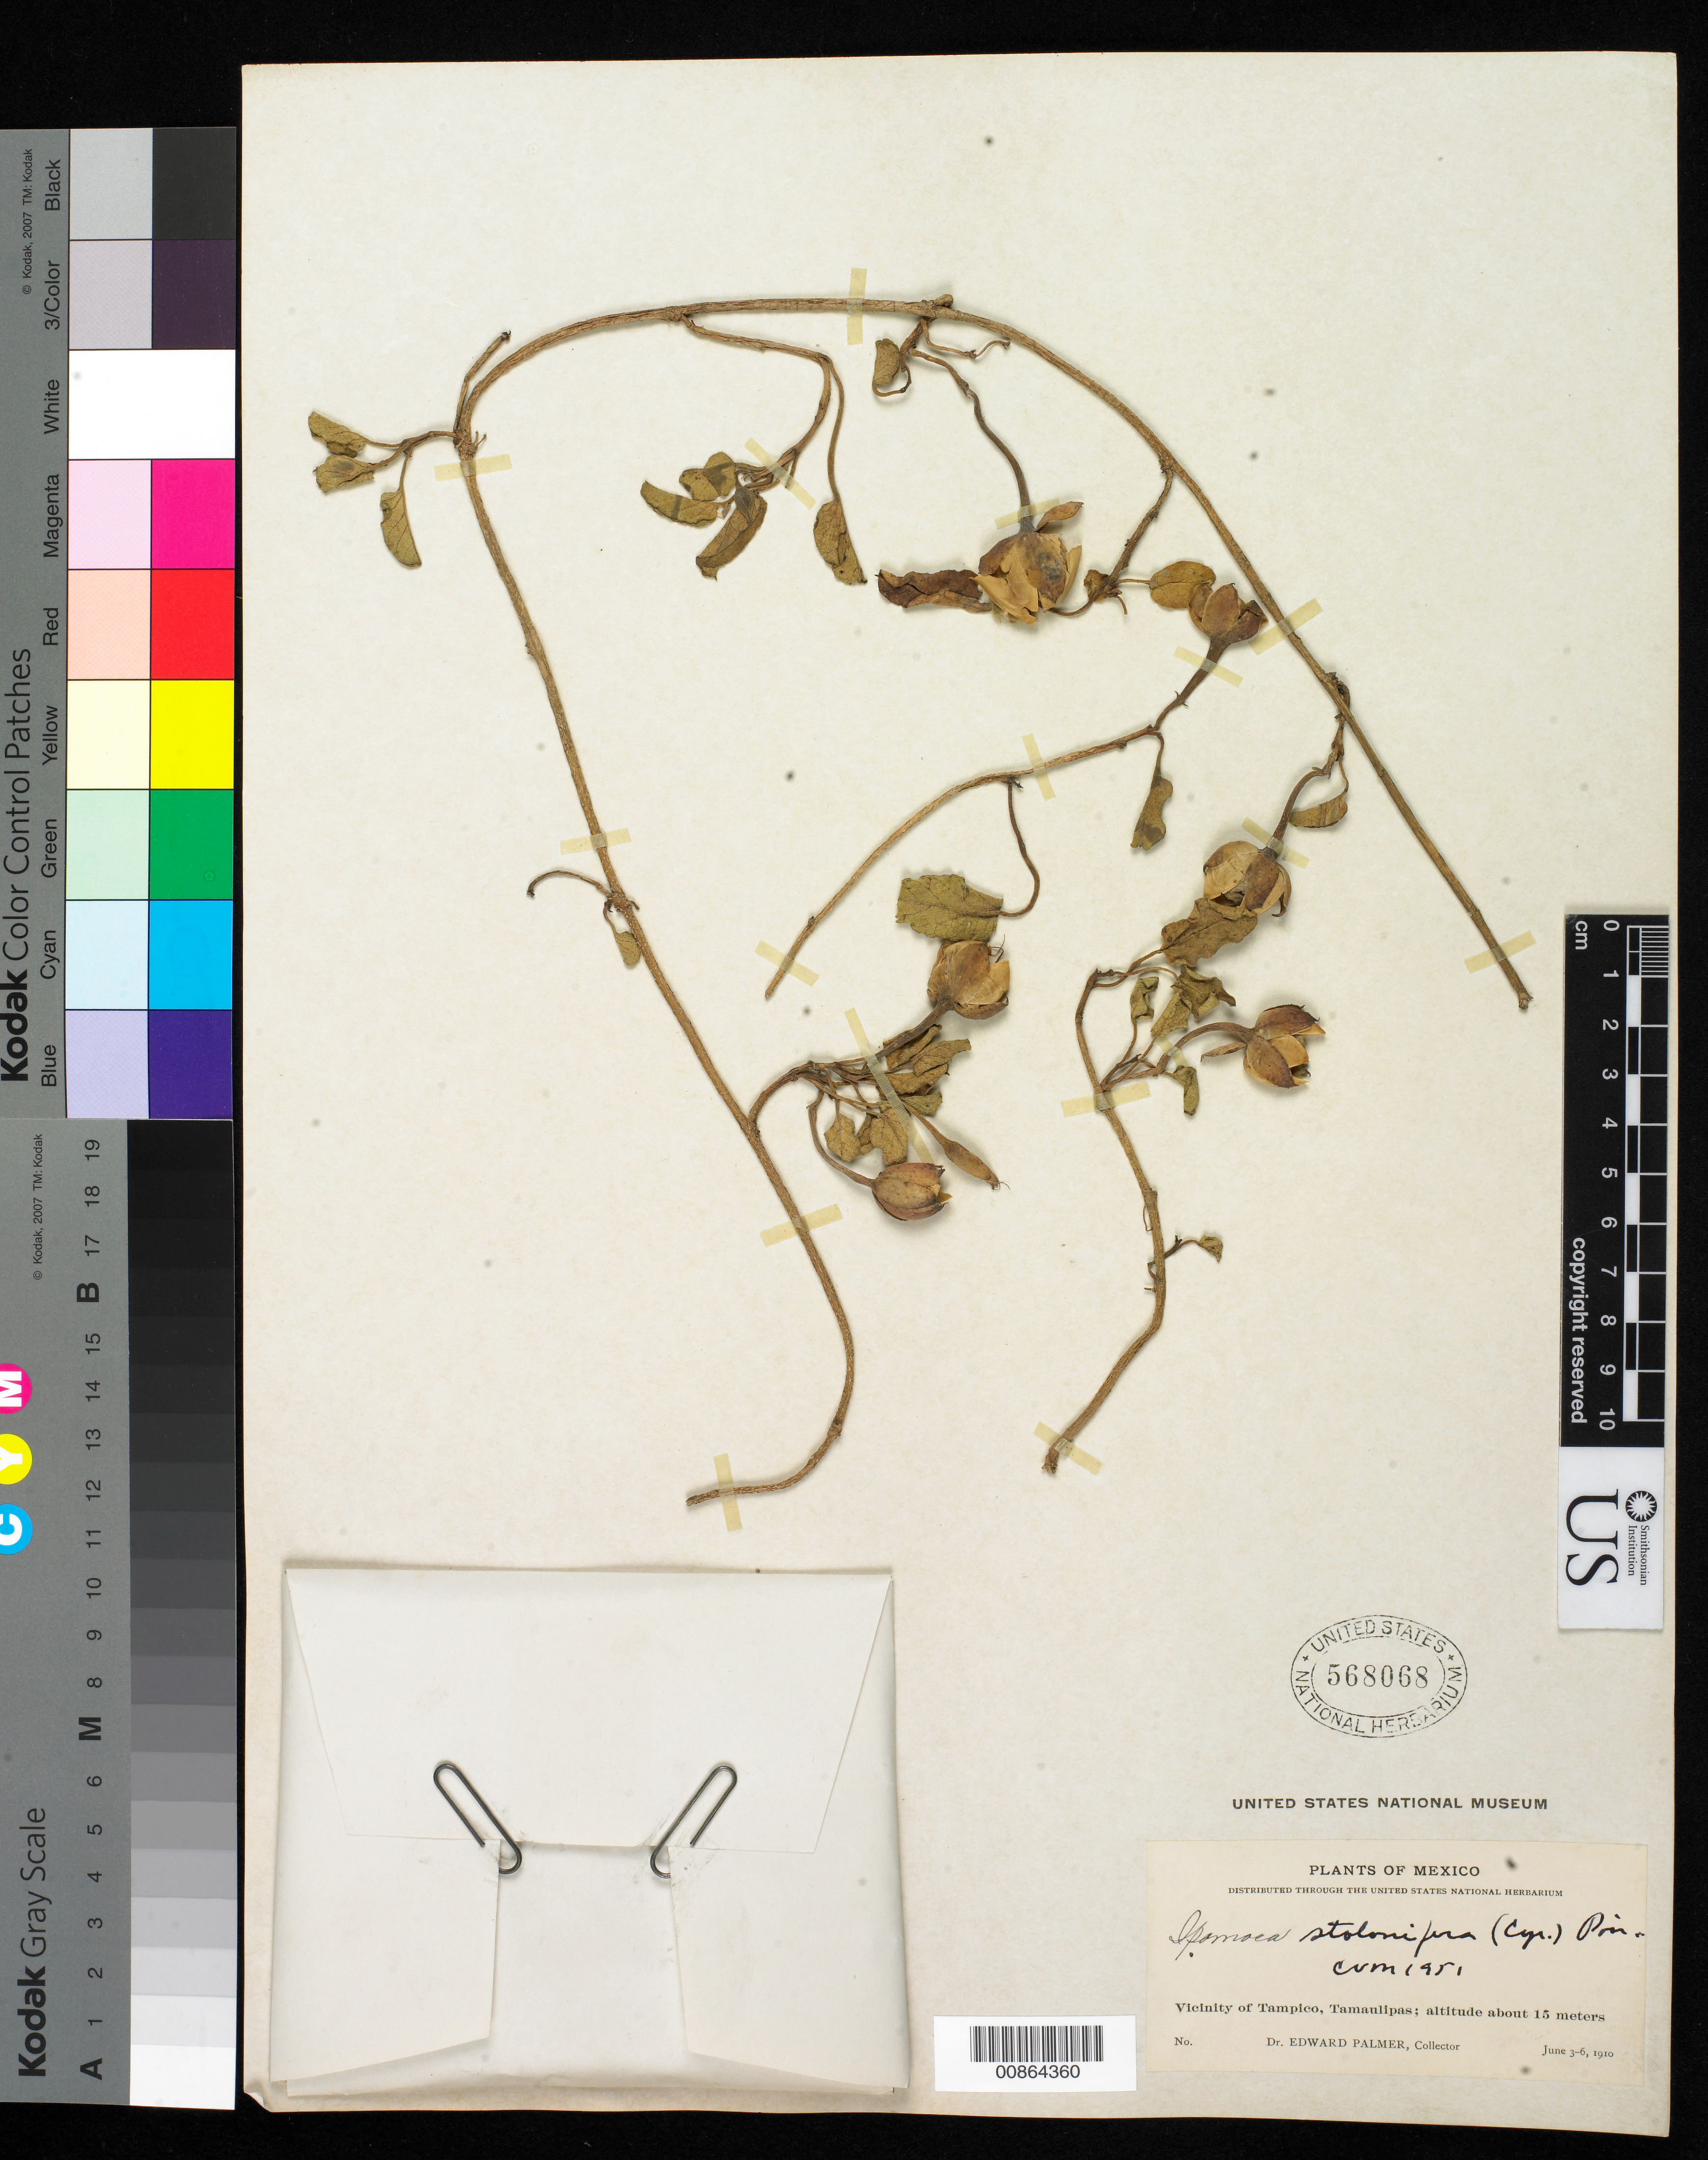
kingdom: Plantae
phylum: Tracheophyta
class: Magnoliopsida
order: Solanales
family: Convolvulaceae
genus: Ipomoea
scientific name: Ipomoea imperati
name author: (Vahl) Griseb.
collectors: E. Palmer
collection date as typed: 03 Jun 1910 to 06 Jun 1910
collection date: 1910-06-03/1910-06-06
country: Mexico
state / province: Tamaulipas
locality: Vicinity of Tampico, Tamaulipas.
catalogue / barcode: US 568068